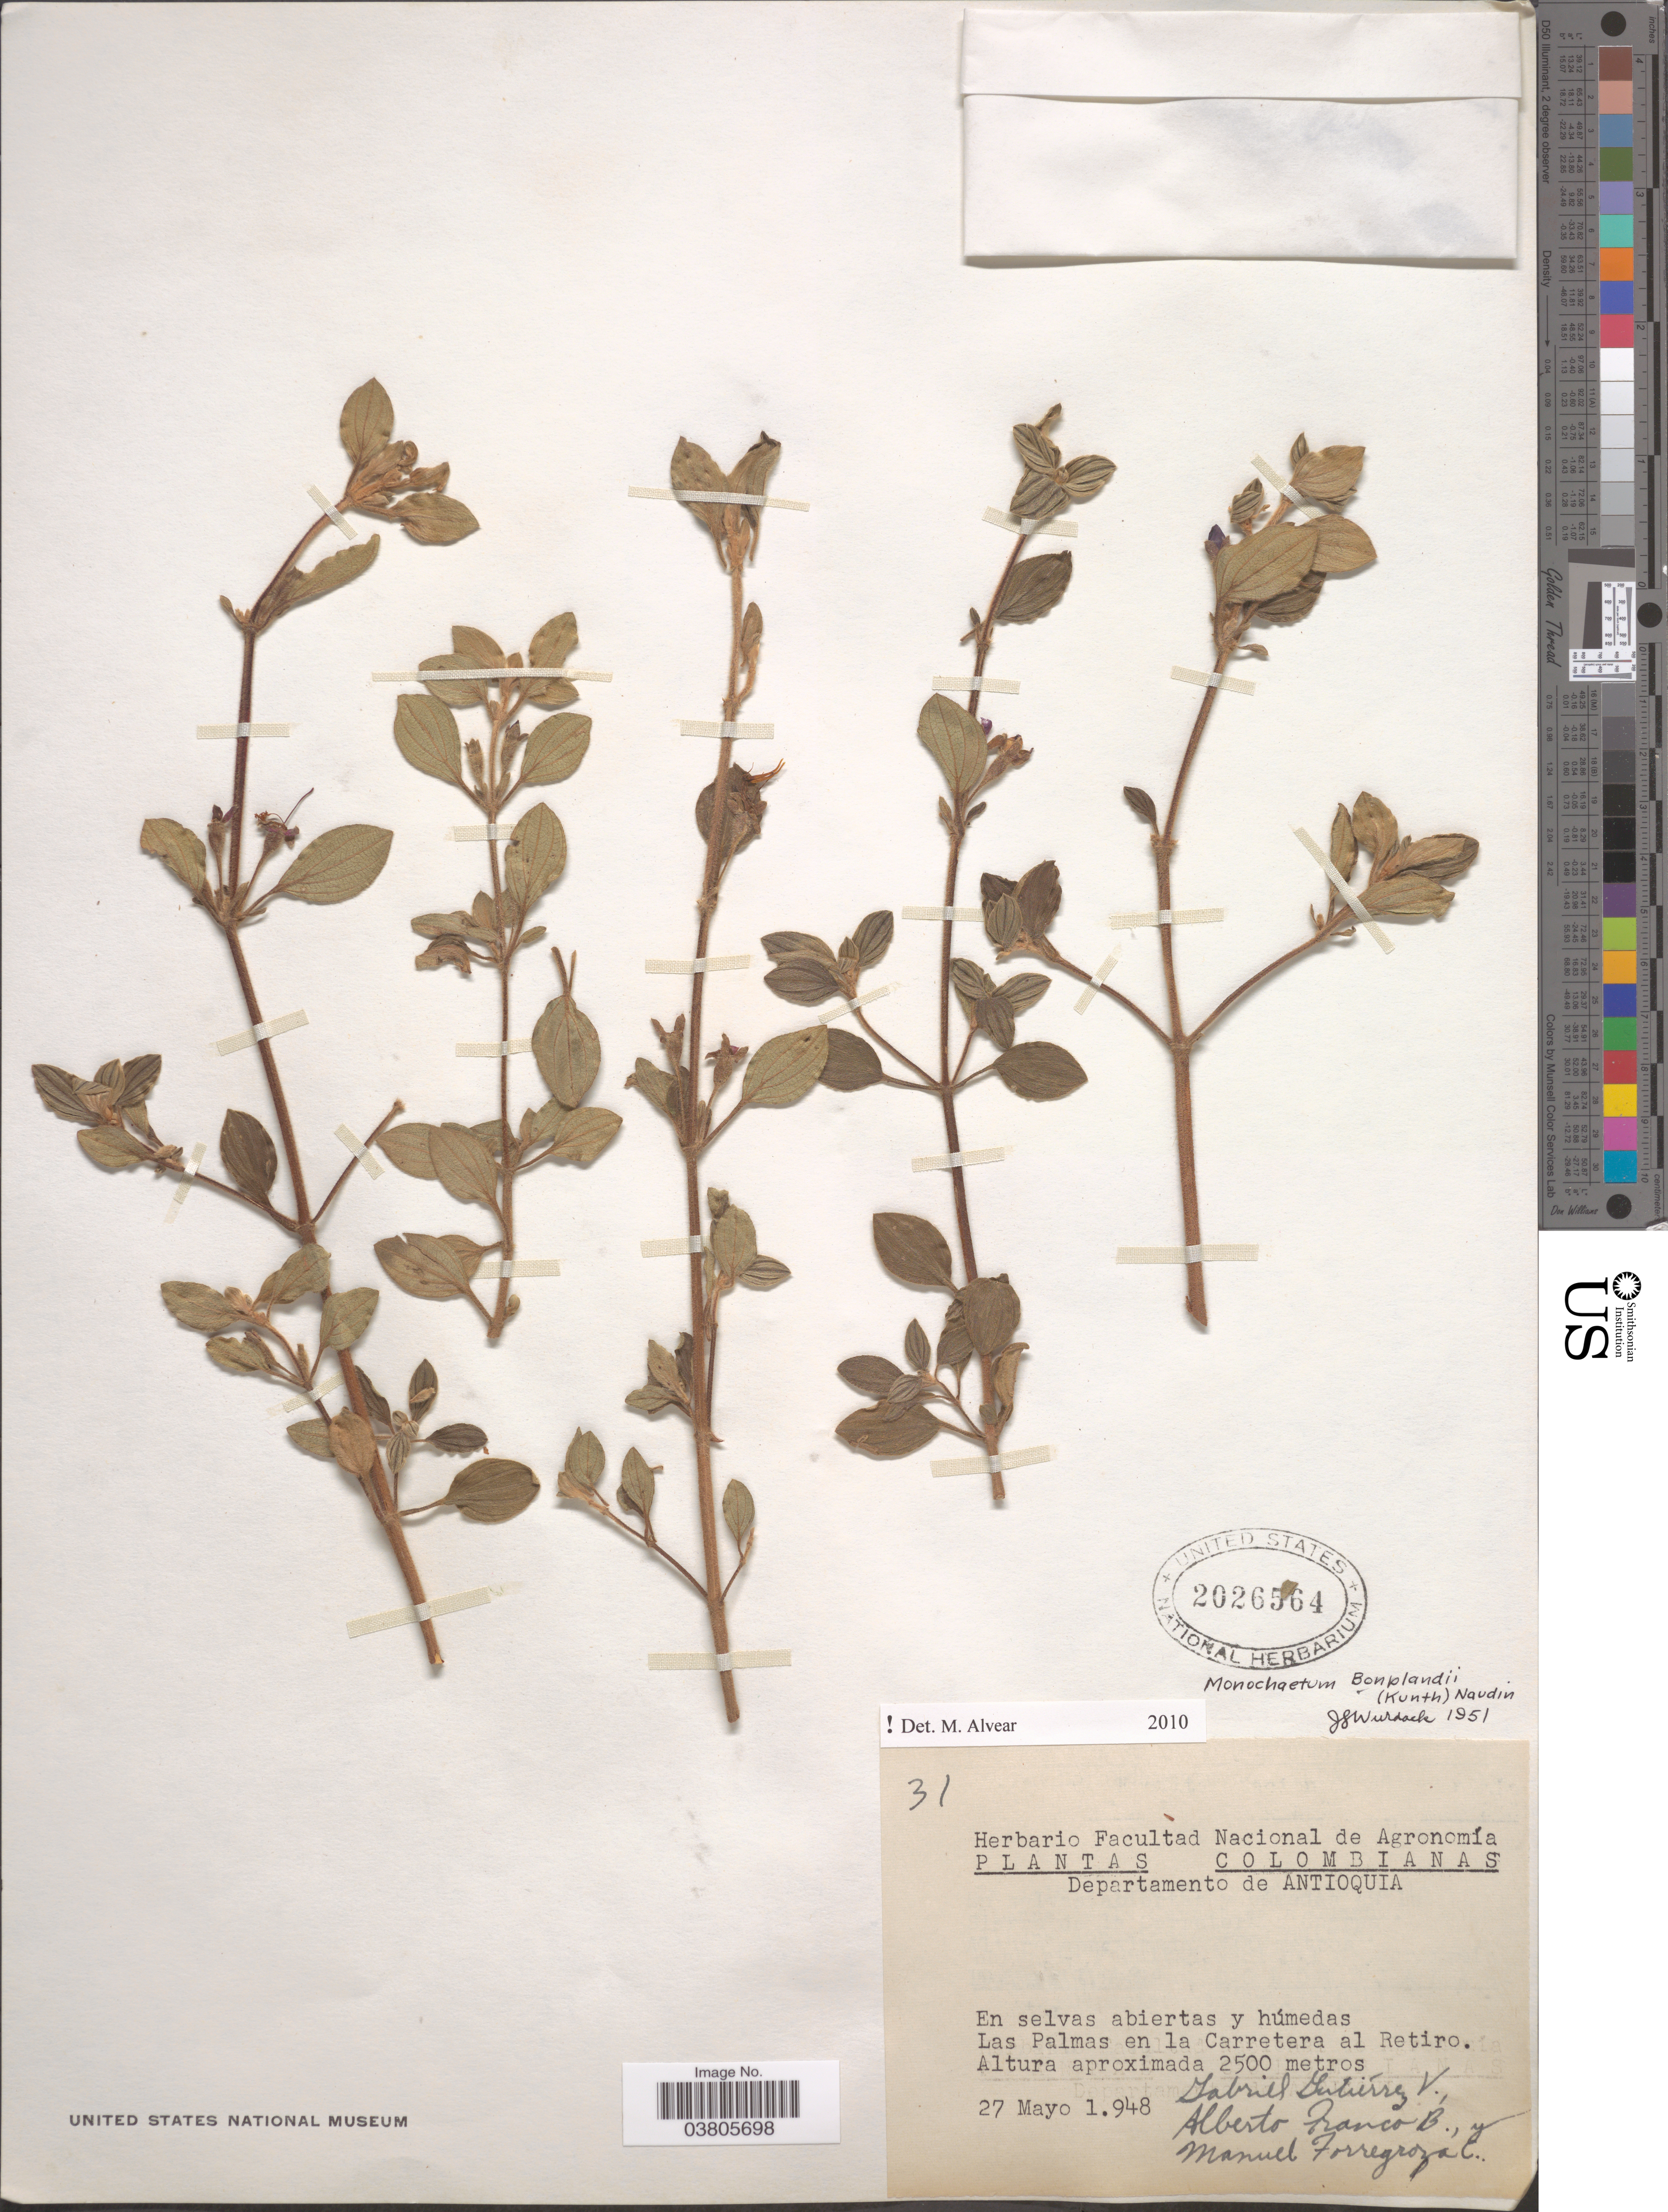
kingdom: Plantae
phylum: Tracheophyta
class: Magnoliopsida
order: Myrtales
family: Melastomataceae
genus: Monochaetum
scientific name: Monochaetum bonplandii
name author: (Kunth) Naudin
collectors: G. Gutiérrez V., A. Franco B. & M. Forregroza C.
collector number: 31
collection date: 1948-05-27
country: Colombia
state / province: Antioquia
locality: Departamento de Antioquia. En selvas abiertas y húmedas Las Palmas en la Carretera al Retiro.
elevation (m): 2500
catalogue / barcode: US 2026564